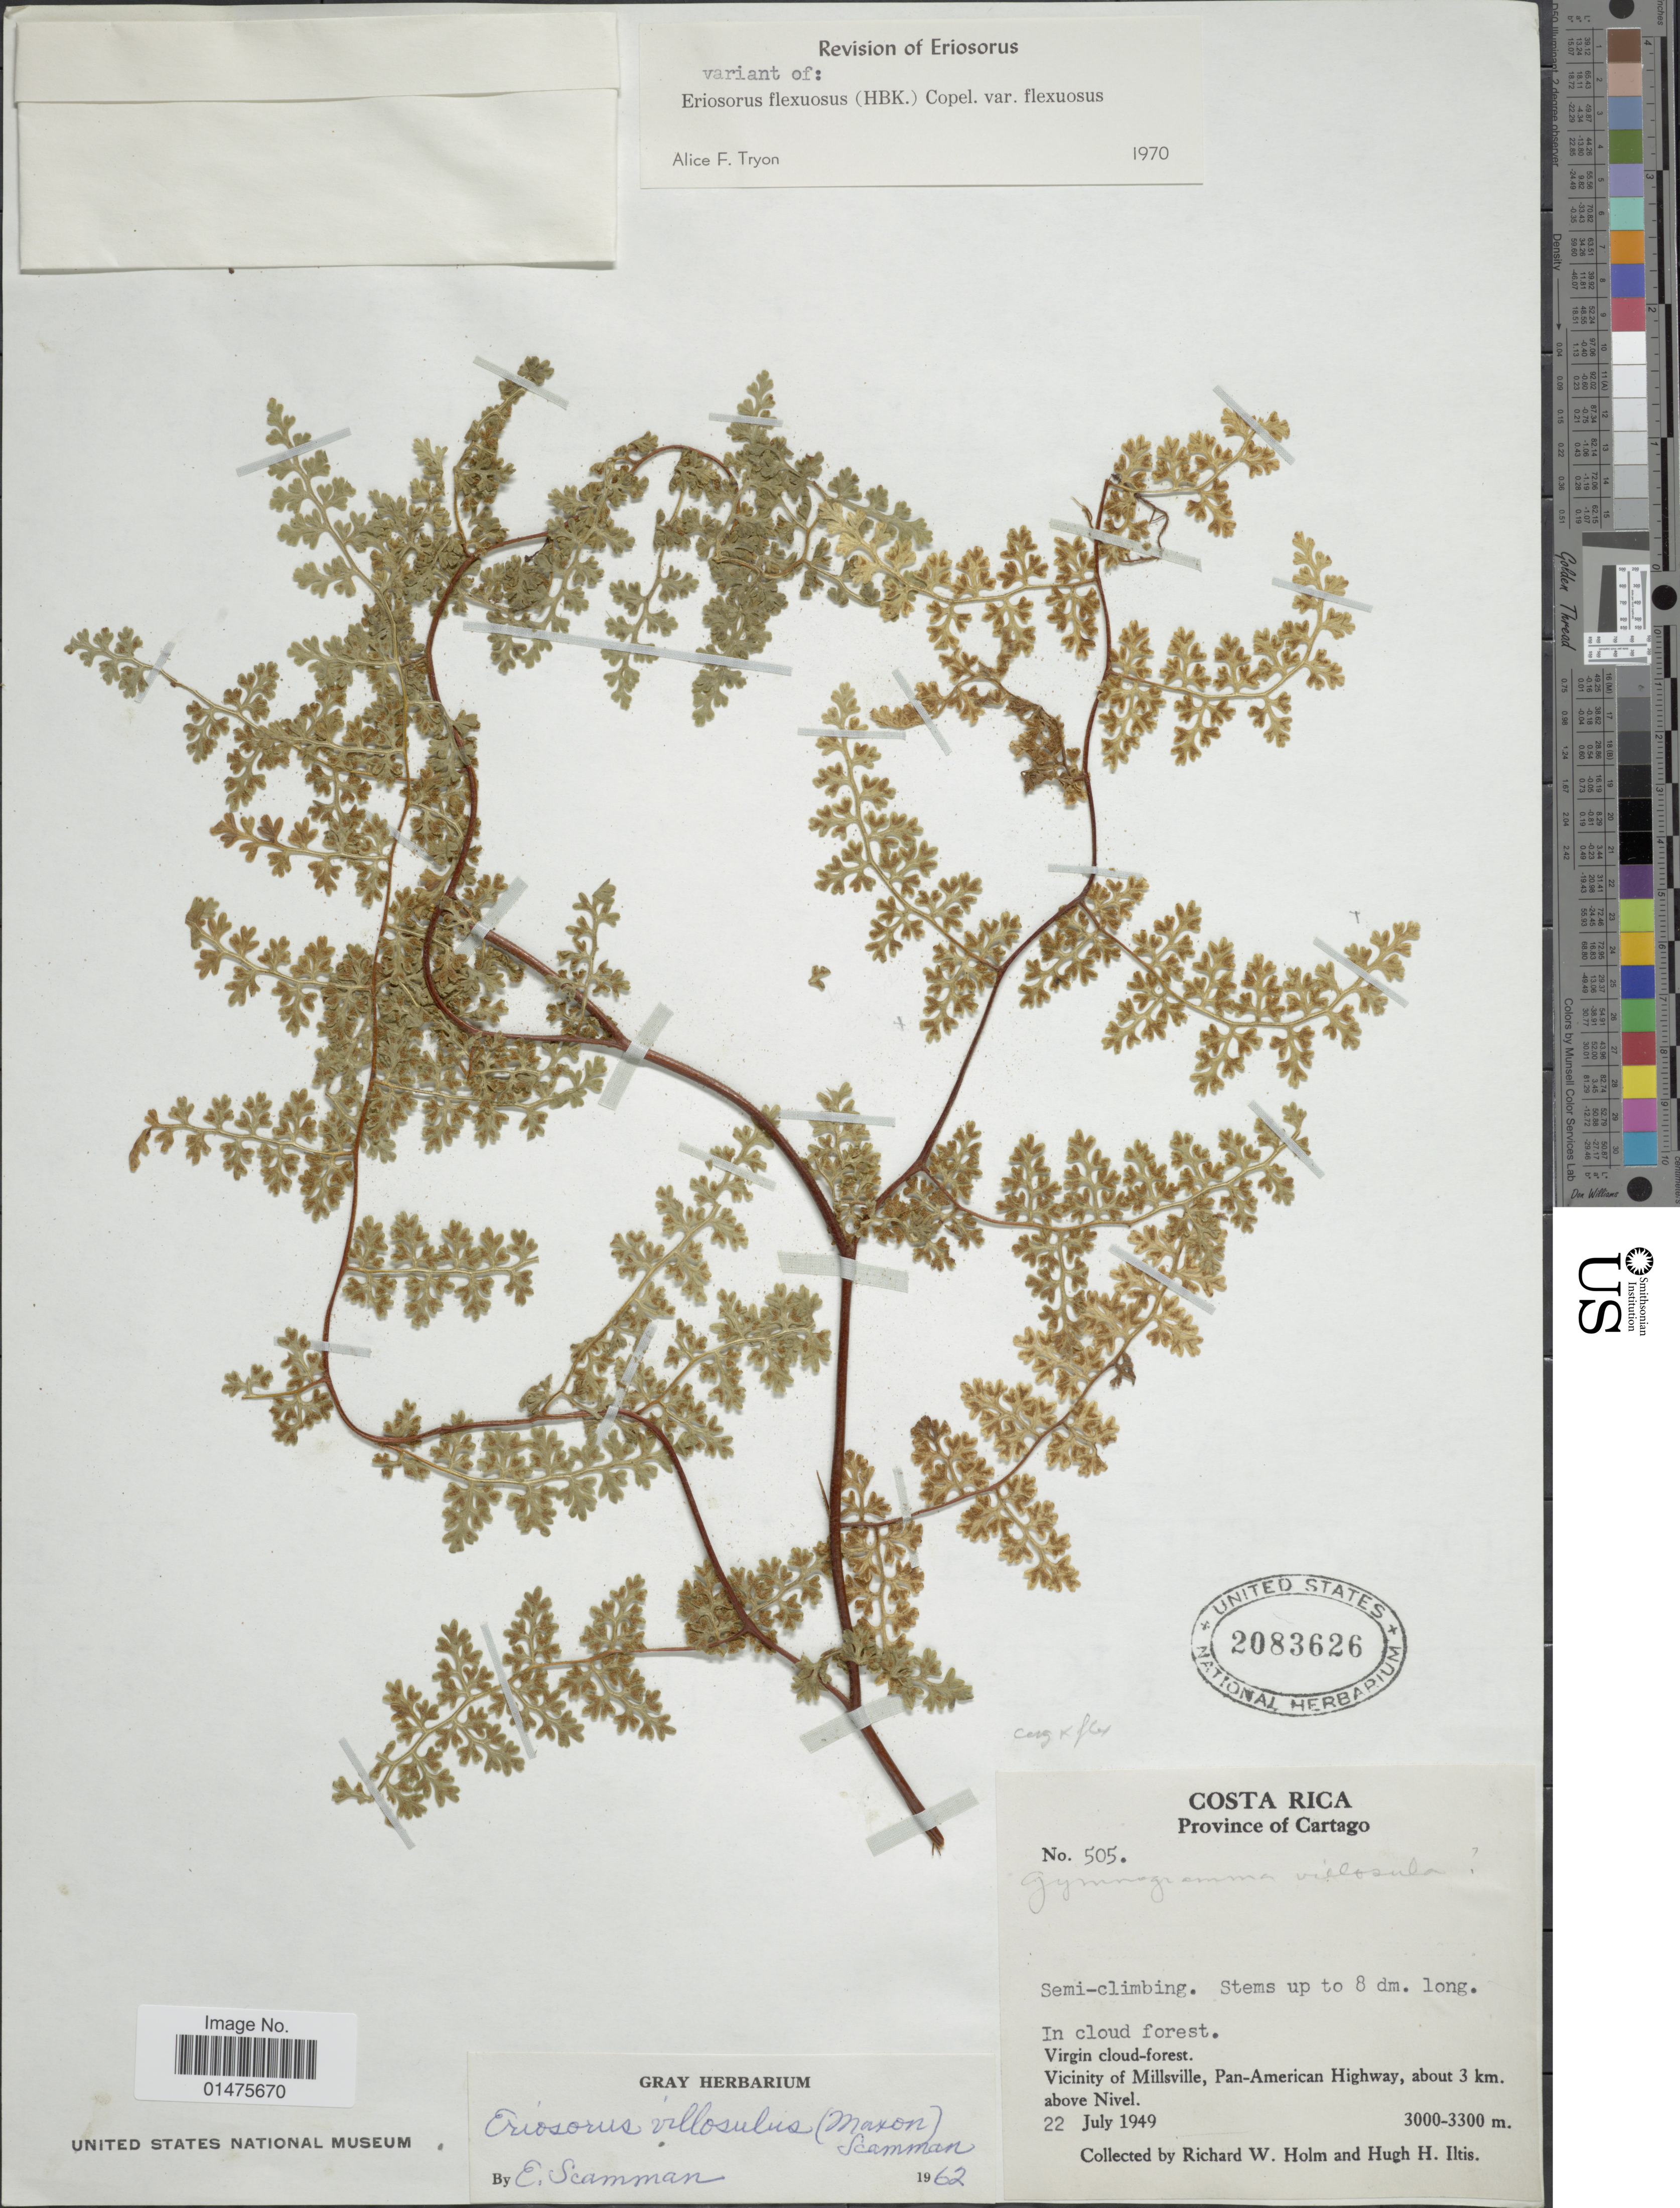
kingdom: Plantae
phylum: Tracheophyta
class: Polypodiopsida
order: Polypodiales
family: Pteridaceae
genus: Jamesonia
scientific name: Jamesonia villosula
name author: (Maxon)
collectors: R. W. Holm & H. H. Iltis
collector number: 505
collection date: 1949-07-22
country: Costa Rica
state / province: Cartago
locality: In cloud forest, Virgin cloud-forest, Vicinity of Millsville, Pan-American Highway, about 3 km. about Nivel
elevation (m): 3000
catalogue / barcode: US 2083626